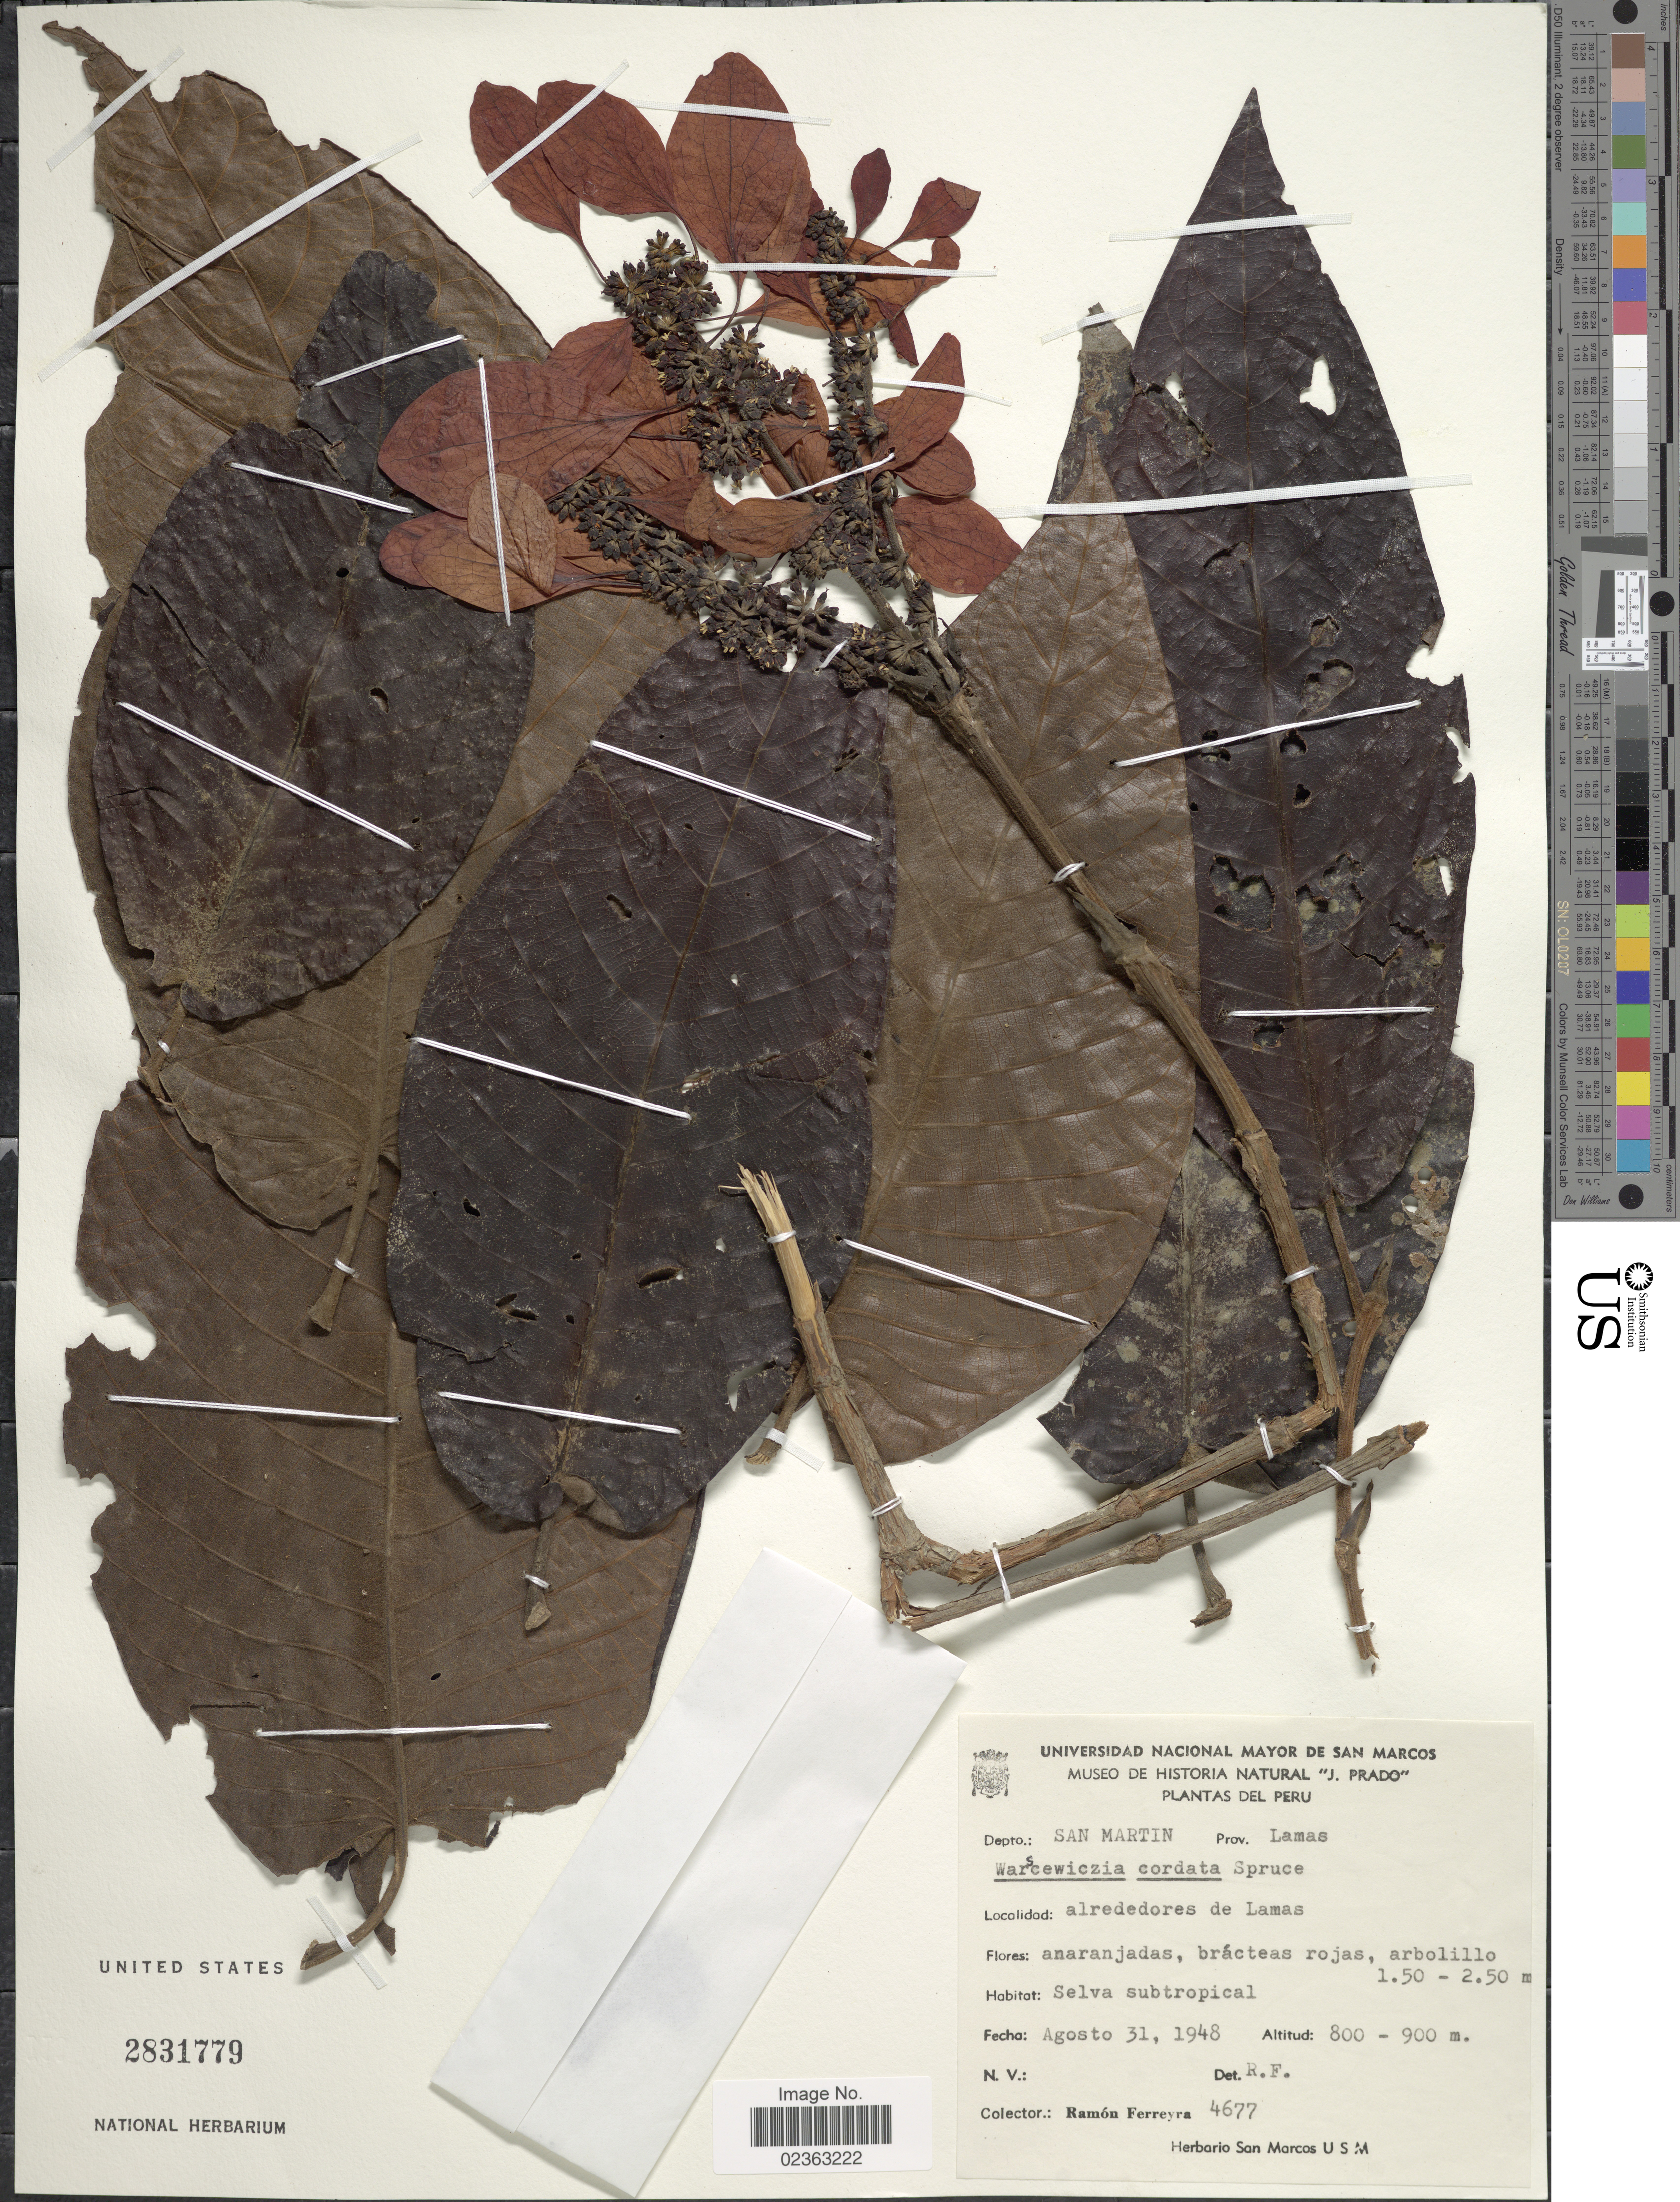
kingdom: Plantae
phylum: Tracheophyta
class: Magnoliopsida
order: Gentianales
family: Rubiaceae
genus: Warszewiczia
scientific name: Warszewiczia cordata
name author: Spruce ex K. Schum.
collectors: R. A. Ferreyra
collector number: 4677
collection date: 1948-08-31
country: Peru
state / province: San Martín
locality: Prov. Lamas, alrededores de Lamas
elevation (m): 800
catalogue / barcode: US 2831779